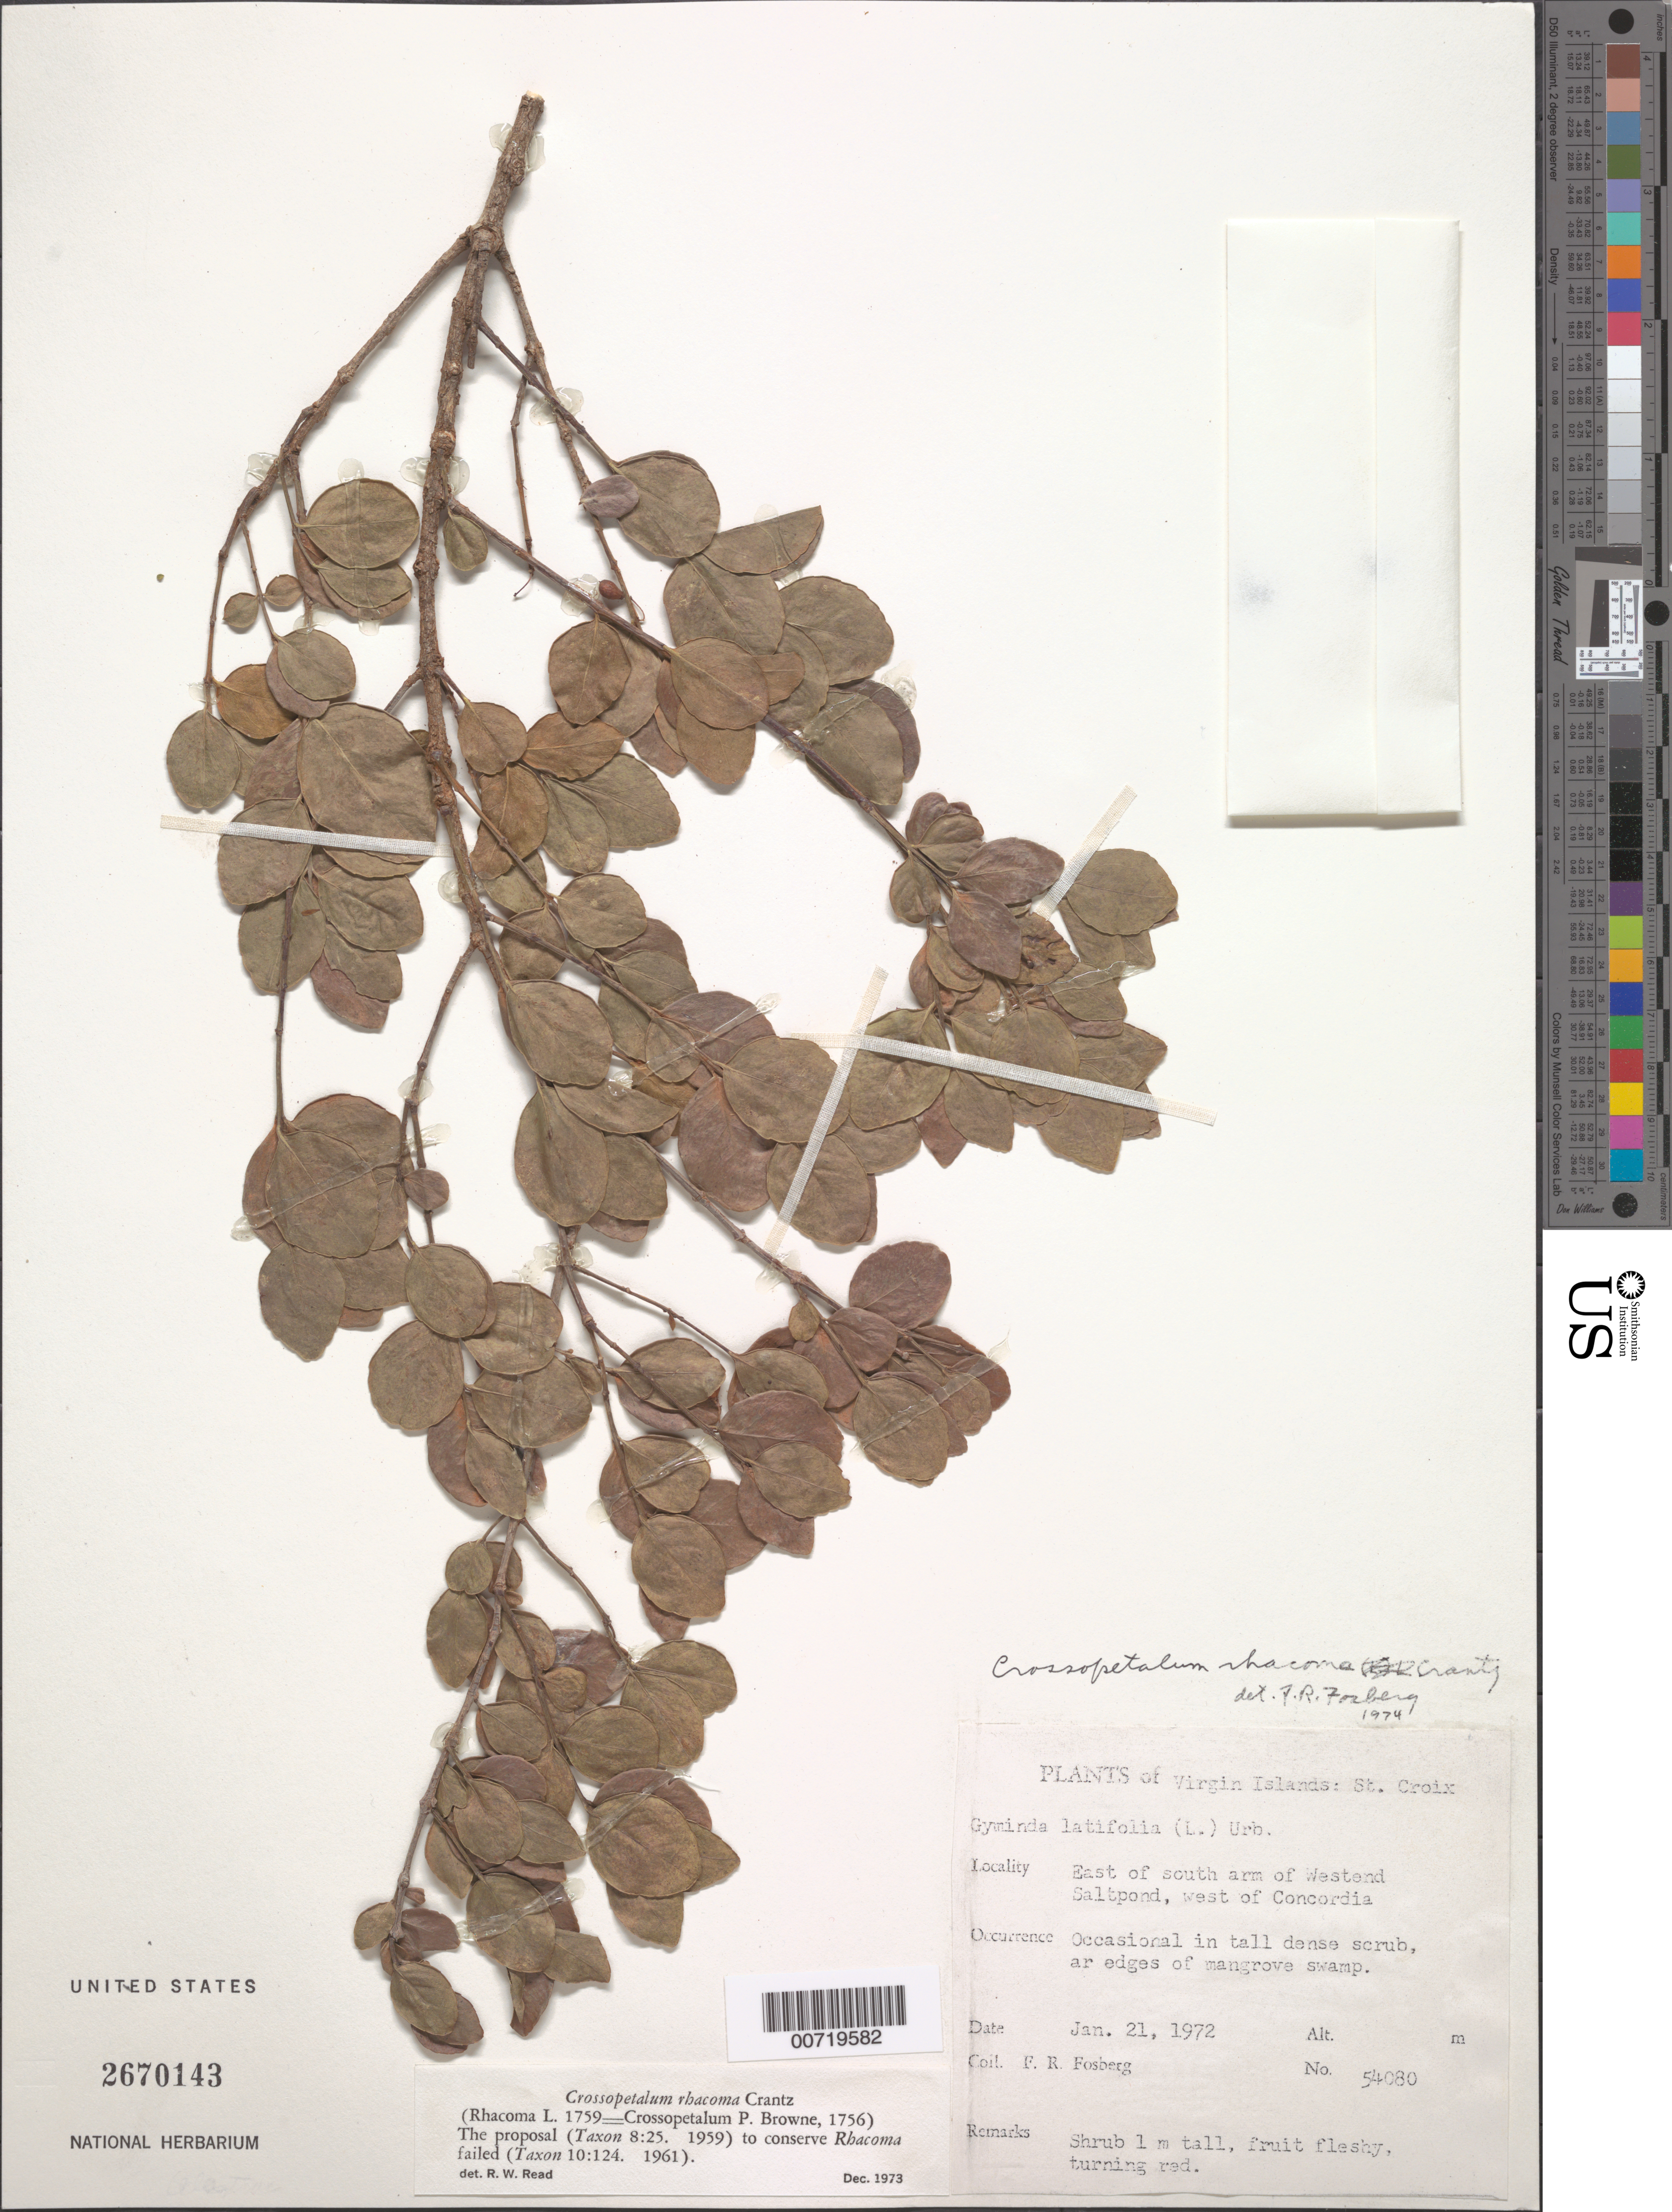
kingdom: Plantae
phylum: Tracheophyta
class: Magnoliopsida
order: Celastrales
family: Celastraceae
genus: Crossopetalum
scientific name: Crossopetalum rhacoma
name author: Crantz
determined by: Read, Robert W., (US), NMNH (UNITED STATES)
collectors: F. R. Fosberg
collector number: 54080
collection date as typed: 21 Jan 1972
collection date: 1972-01-21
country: U.S. Virgin Islands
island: St. Croix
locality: Westend Saltpond, E of South Arm of; W of Concordia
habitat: Tall dense scrub, at edges of mangroves swamp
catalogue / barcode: US 2670143